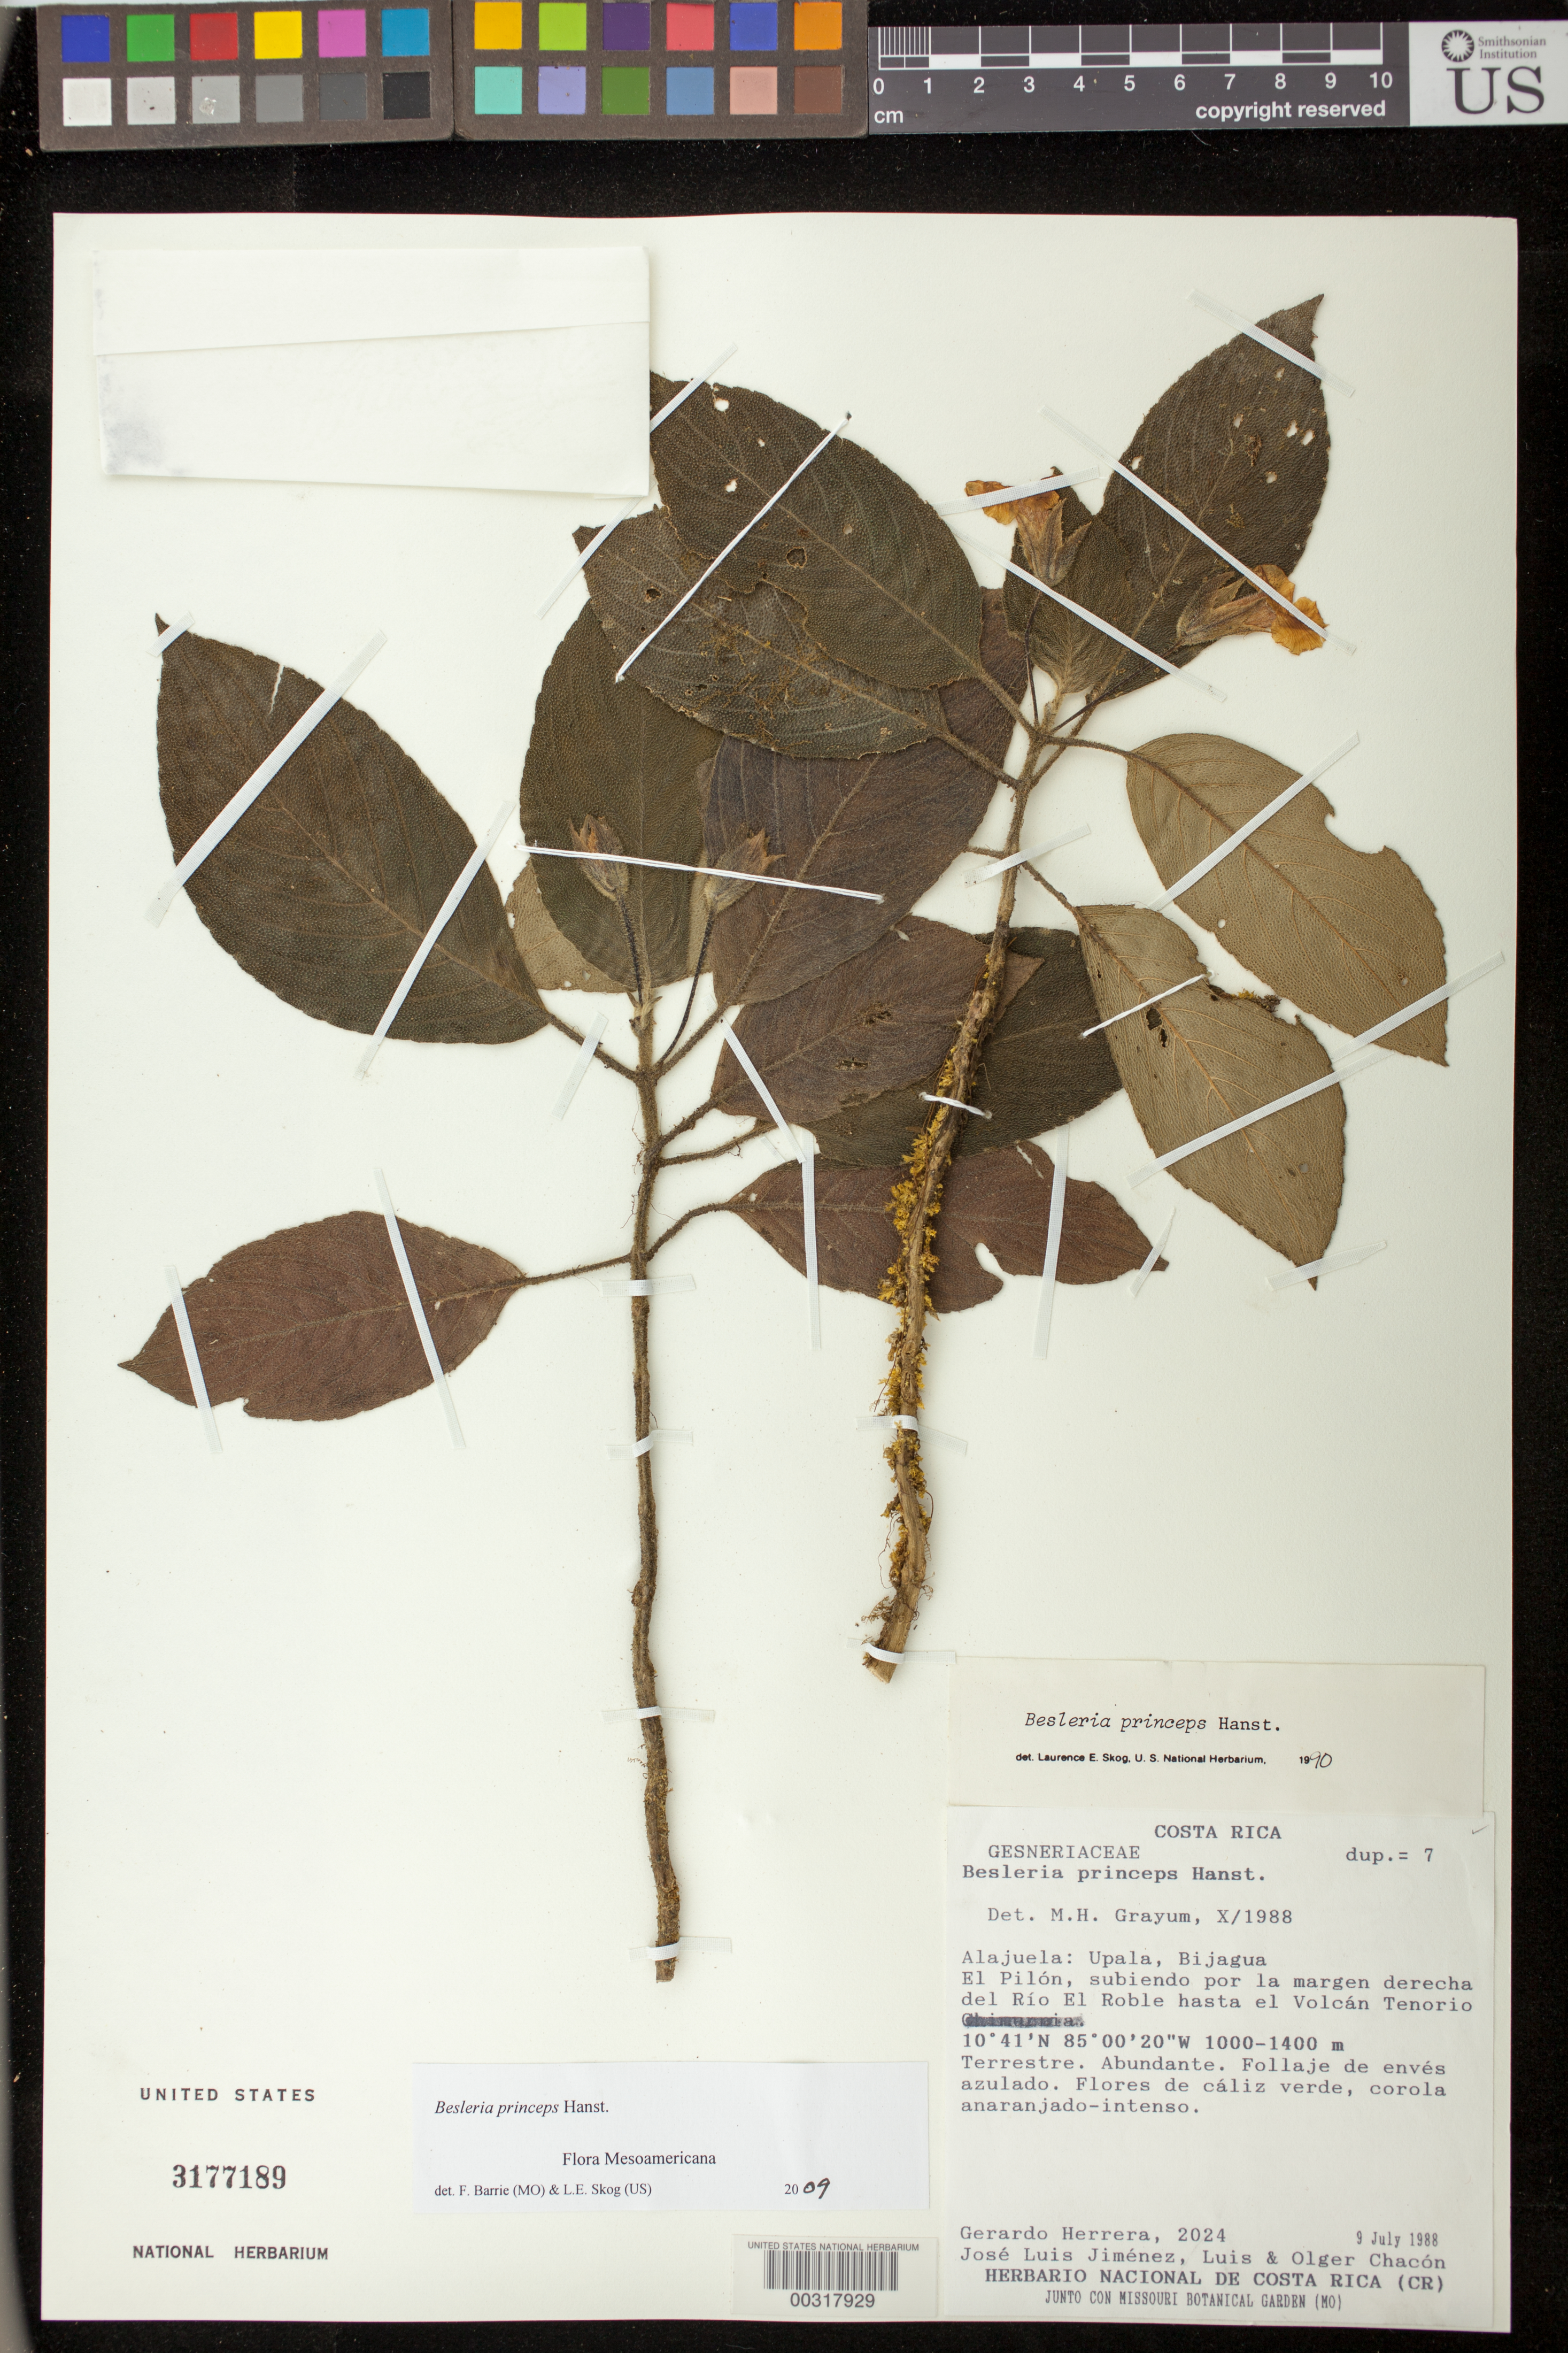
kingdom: Plantae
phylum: Tracheophyta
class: Magnoliopsida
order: Lamiales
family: Gesneriaceae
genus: Besleria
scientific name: Besleria princeps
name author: Hanst.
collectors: G. Herrera, J. L. Jimenez, L. Chacon & O. Chacon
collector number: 2024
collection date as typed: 09 Jul 1988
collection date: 1988-07-09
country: Costa Rica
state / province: Alajuela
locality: Upala, Bijagua, El Pilon, subiendo por la margen derecha del Rio El Roble hasta el Volcan Tenorio Bijagua.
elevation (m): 1000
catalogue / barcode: US 3177189